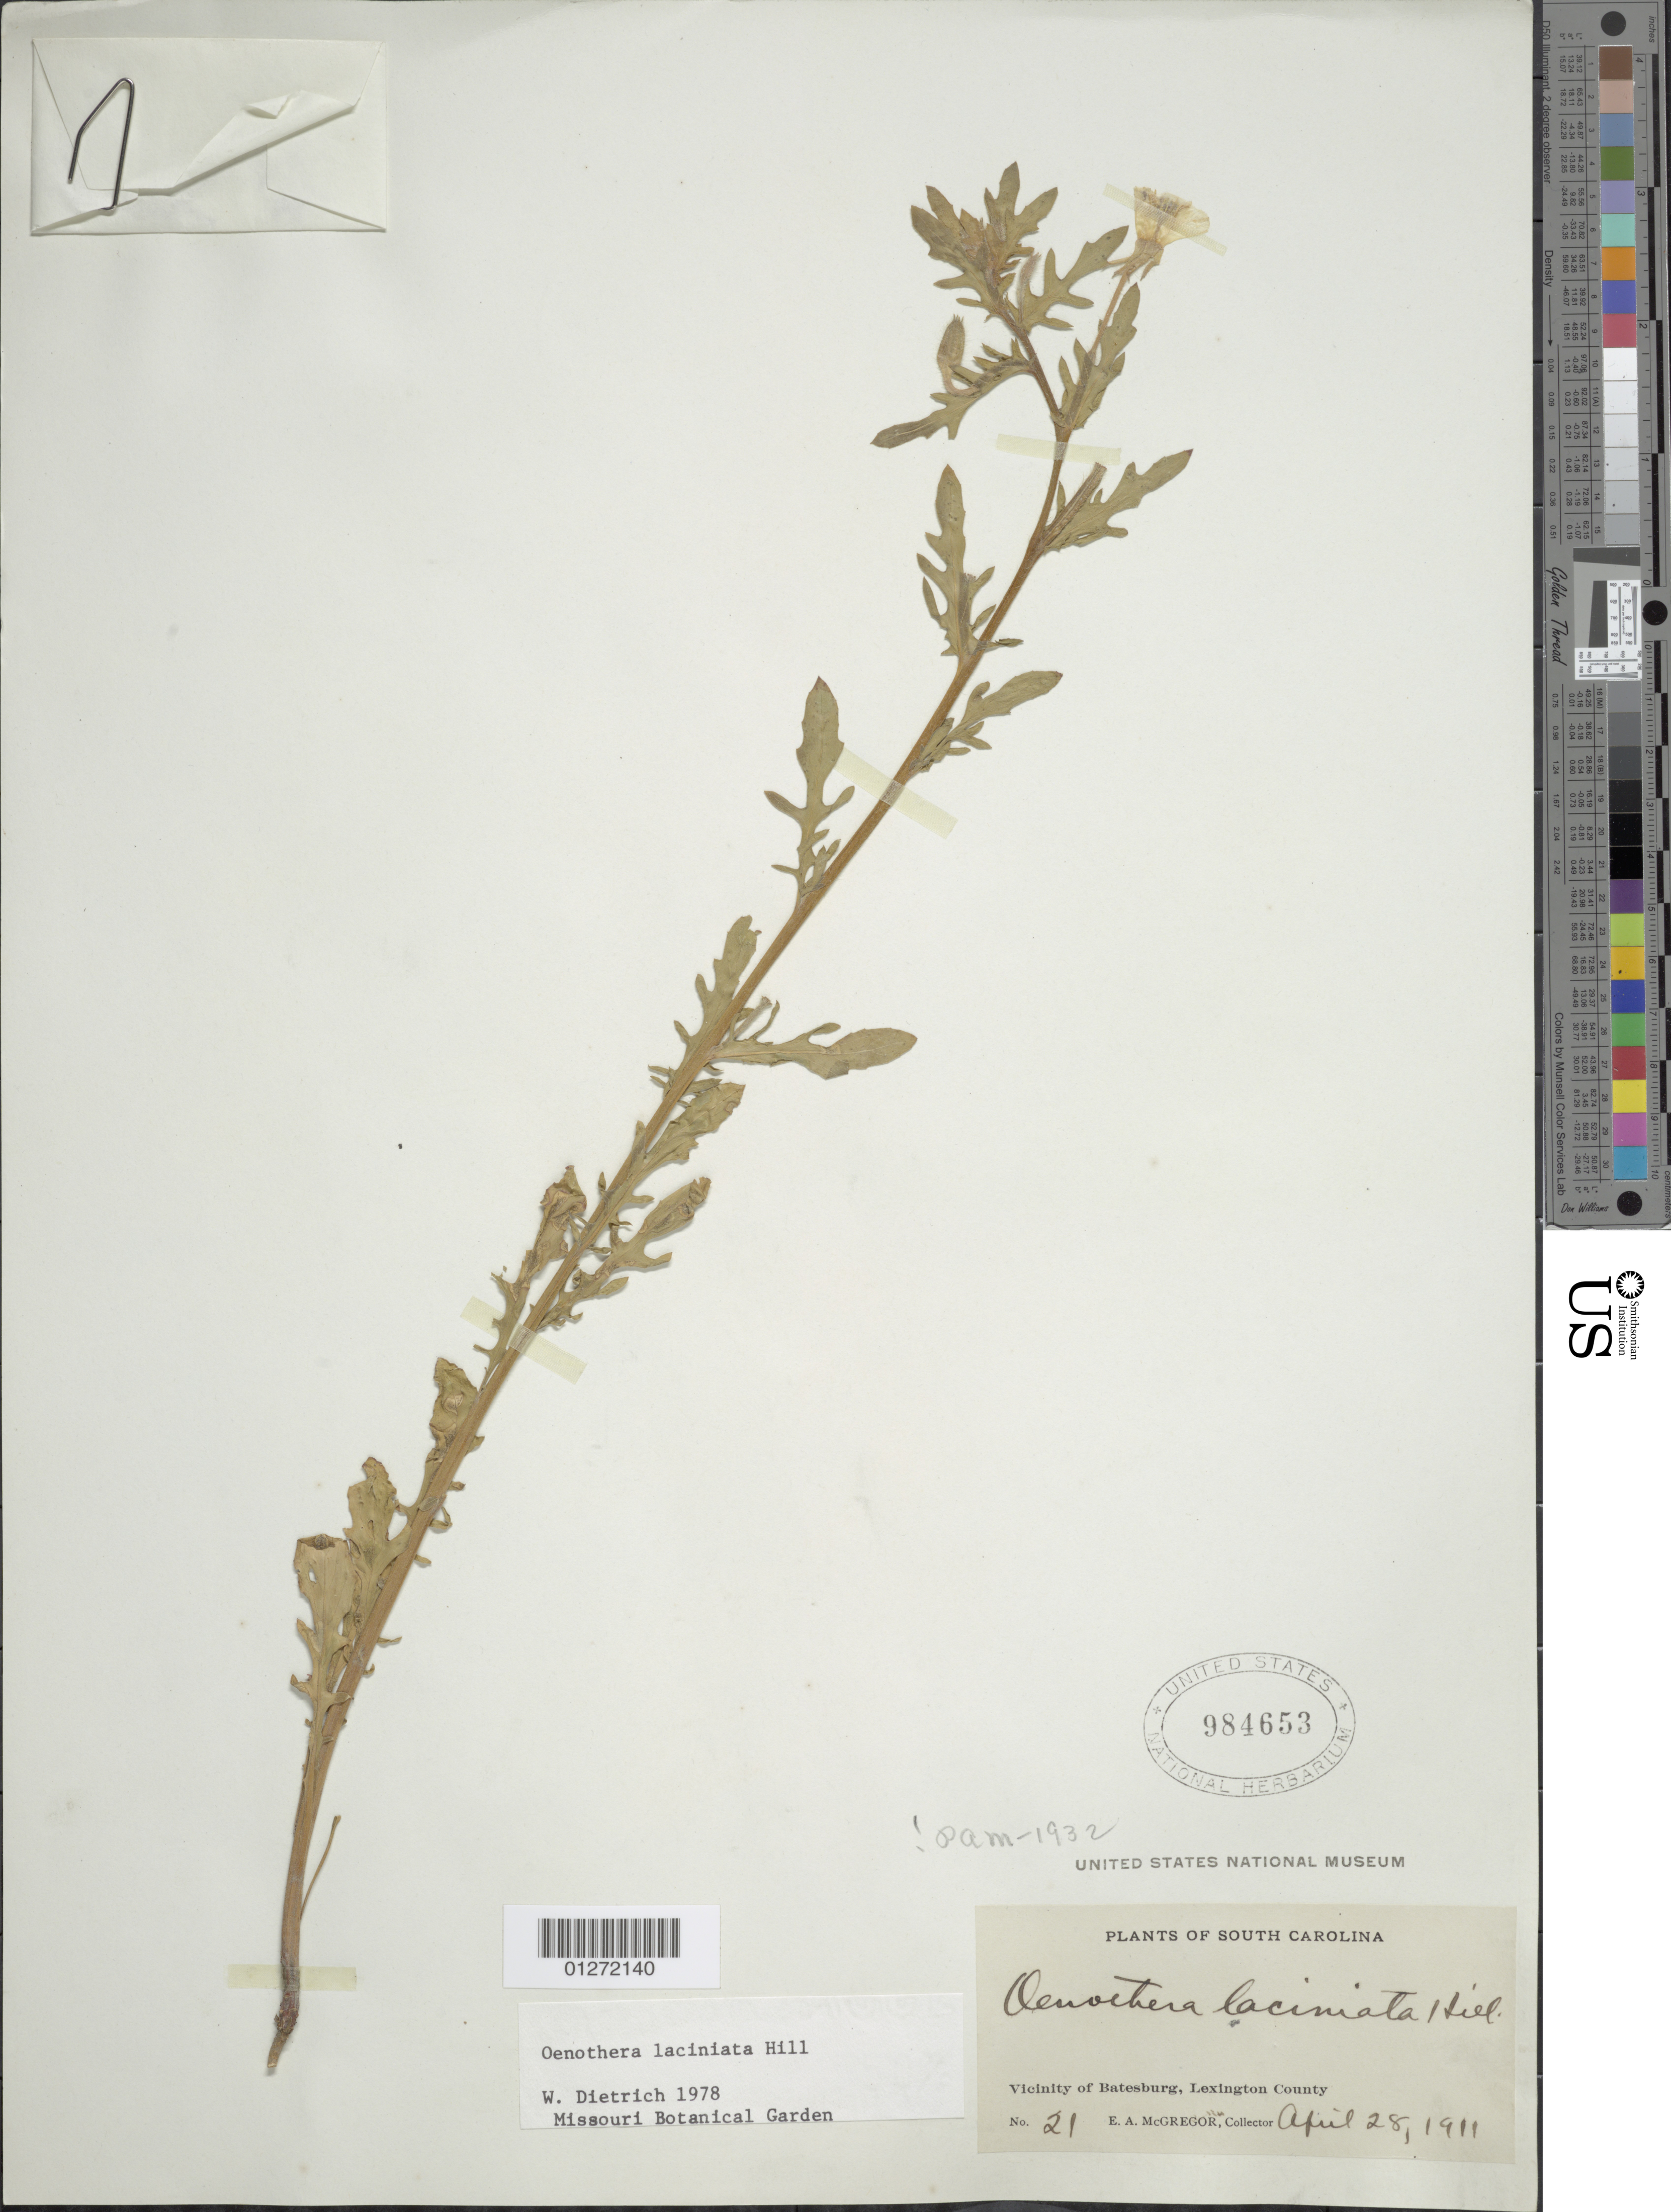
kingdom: Plantae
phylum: Tracheophyta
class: Magnoliopsida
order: Myrtales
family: Onagraceae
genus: Oenothera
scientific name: Oenothera laciniata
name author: Hill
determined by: Dietrich, W.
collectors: E. A. McGregor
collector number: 21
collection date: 1911-04-28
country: United States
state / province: South Carolina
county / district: Lexington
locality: Vicinity of Batesburg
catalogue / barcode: US 984653